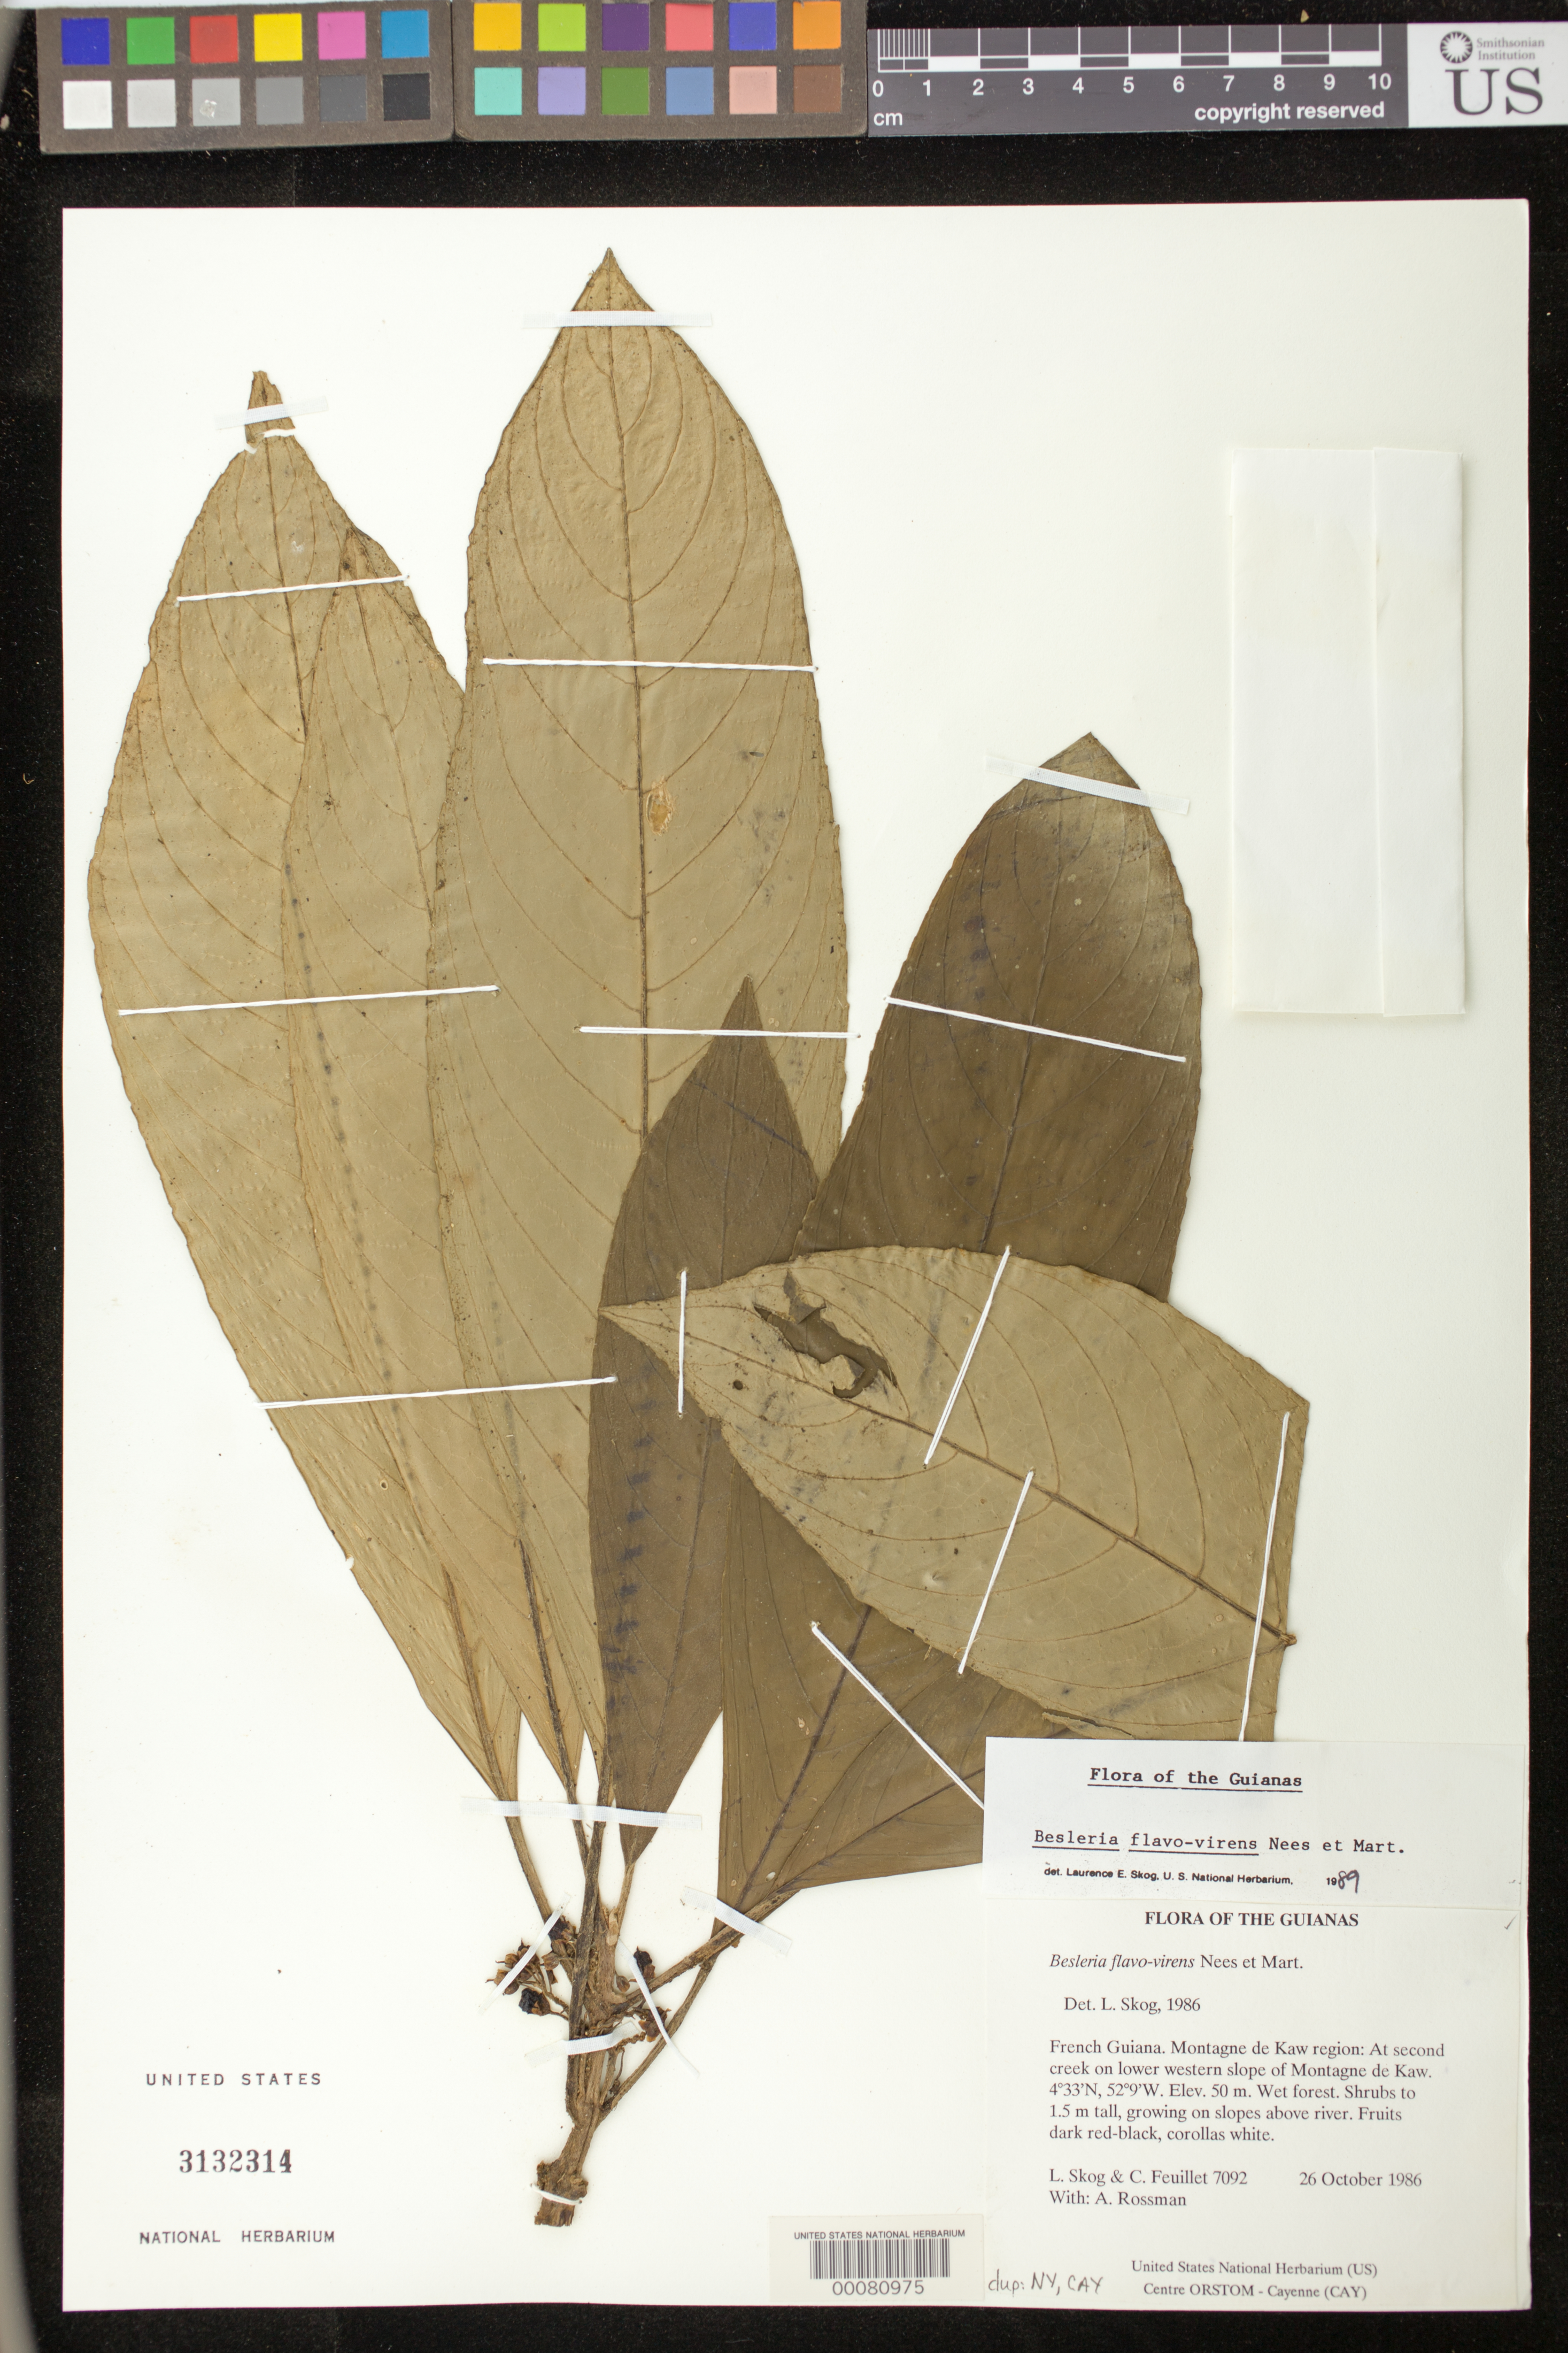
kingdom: Plantae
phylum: Tracheophyta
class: Magnoliopsida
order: Lamiales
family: Gesneriaceae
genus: Besleria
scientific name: Besleria flavo-virens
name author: Nees & Mart.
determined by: Skog, Laurence E.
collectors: L. E. Skog & C. Feuillet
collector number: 7092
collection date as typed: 26 Oct 1986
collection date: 1986-10-26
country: French Guiana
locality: Montagne de Kaw, at second creek on lower western slope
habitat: Slopes above river, wet forest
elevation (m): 50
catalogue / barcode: US 3132314